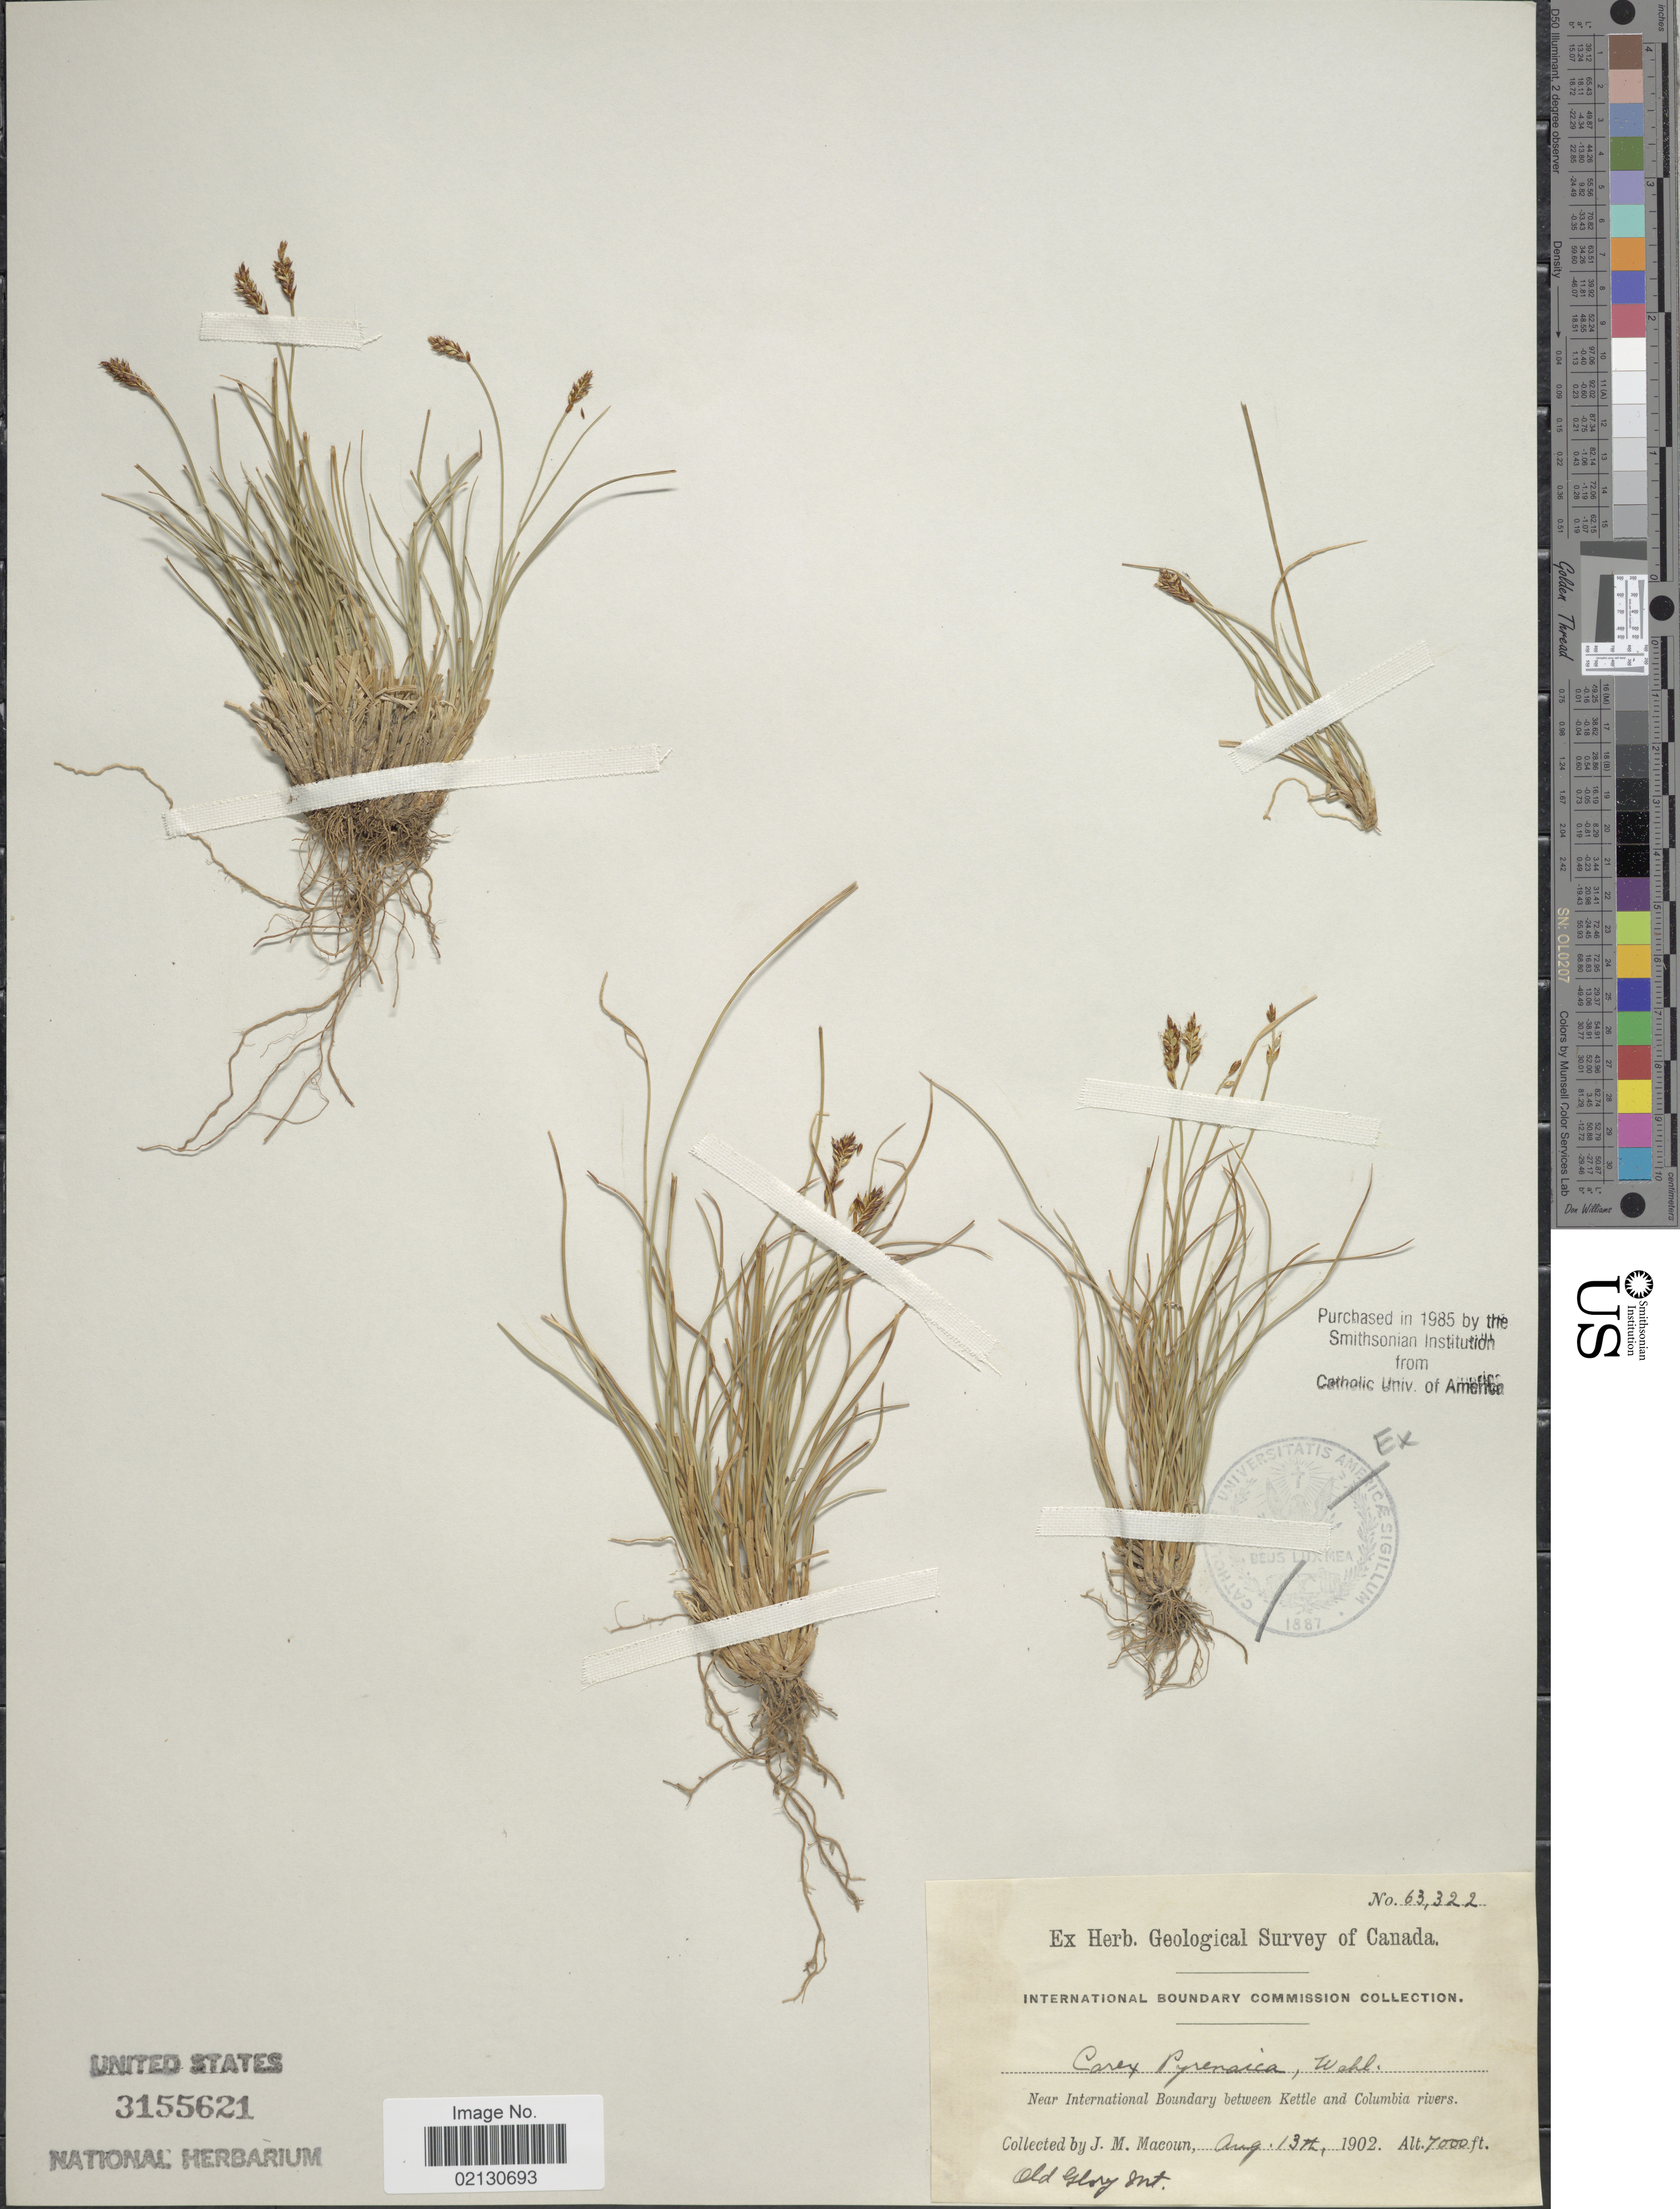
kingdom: Plantae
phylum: Tracheophyta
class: Liliopsida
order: Poales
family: Cyperaceae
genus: Carex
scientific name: Carex micropoda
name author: C.A. Mey.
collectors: J. M. Macoun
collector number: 63322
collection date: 1902-08-13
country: Canada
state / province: British Columbia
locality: Near International Boundary between Kettle and Columbia rivers. Old Glory Mt.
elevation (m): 2134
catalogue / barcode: US 3155621